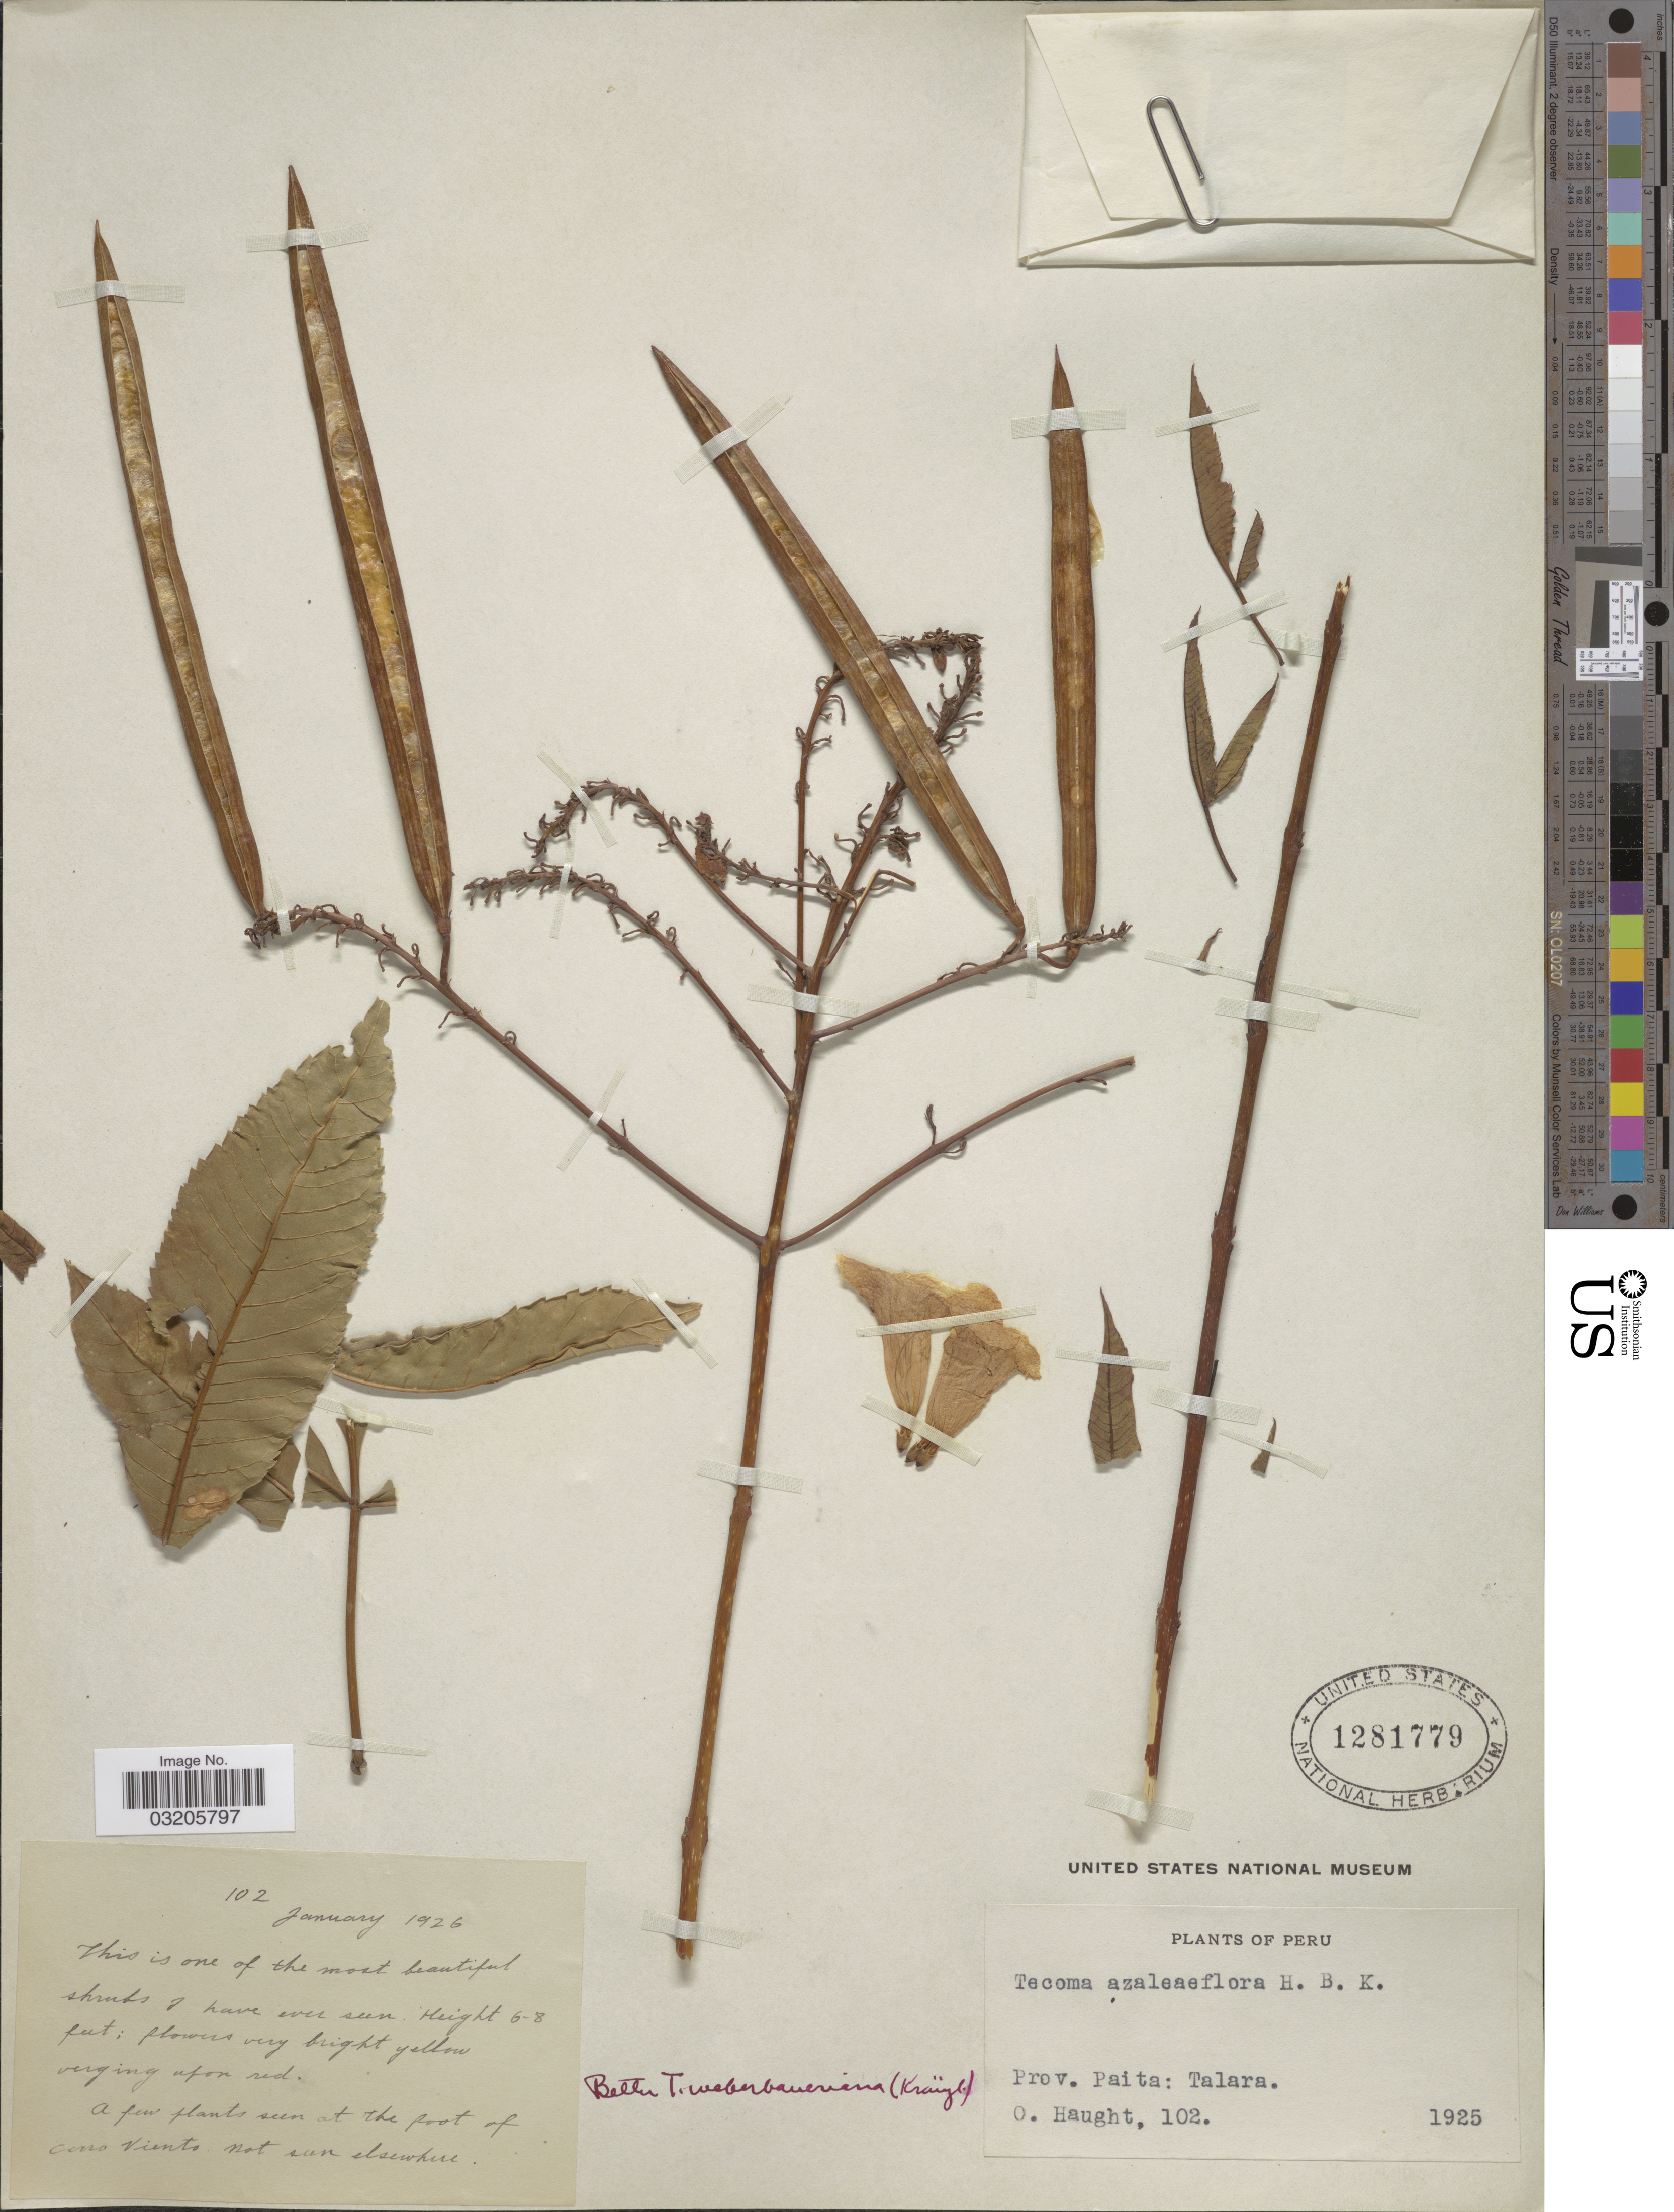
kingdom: Plantae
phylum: Tracheophyta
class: Magnoliopsida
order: Lamiales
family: Bignoniaceae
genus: Tecoma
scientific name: Tecoma weberbaueriana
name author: (Kraenzl.) Melch.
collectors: O. Haught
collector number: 102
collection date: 1926-01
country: Peru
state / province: Piura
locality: Prov. Paita: Talara.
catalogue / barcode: US 1281779